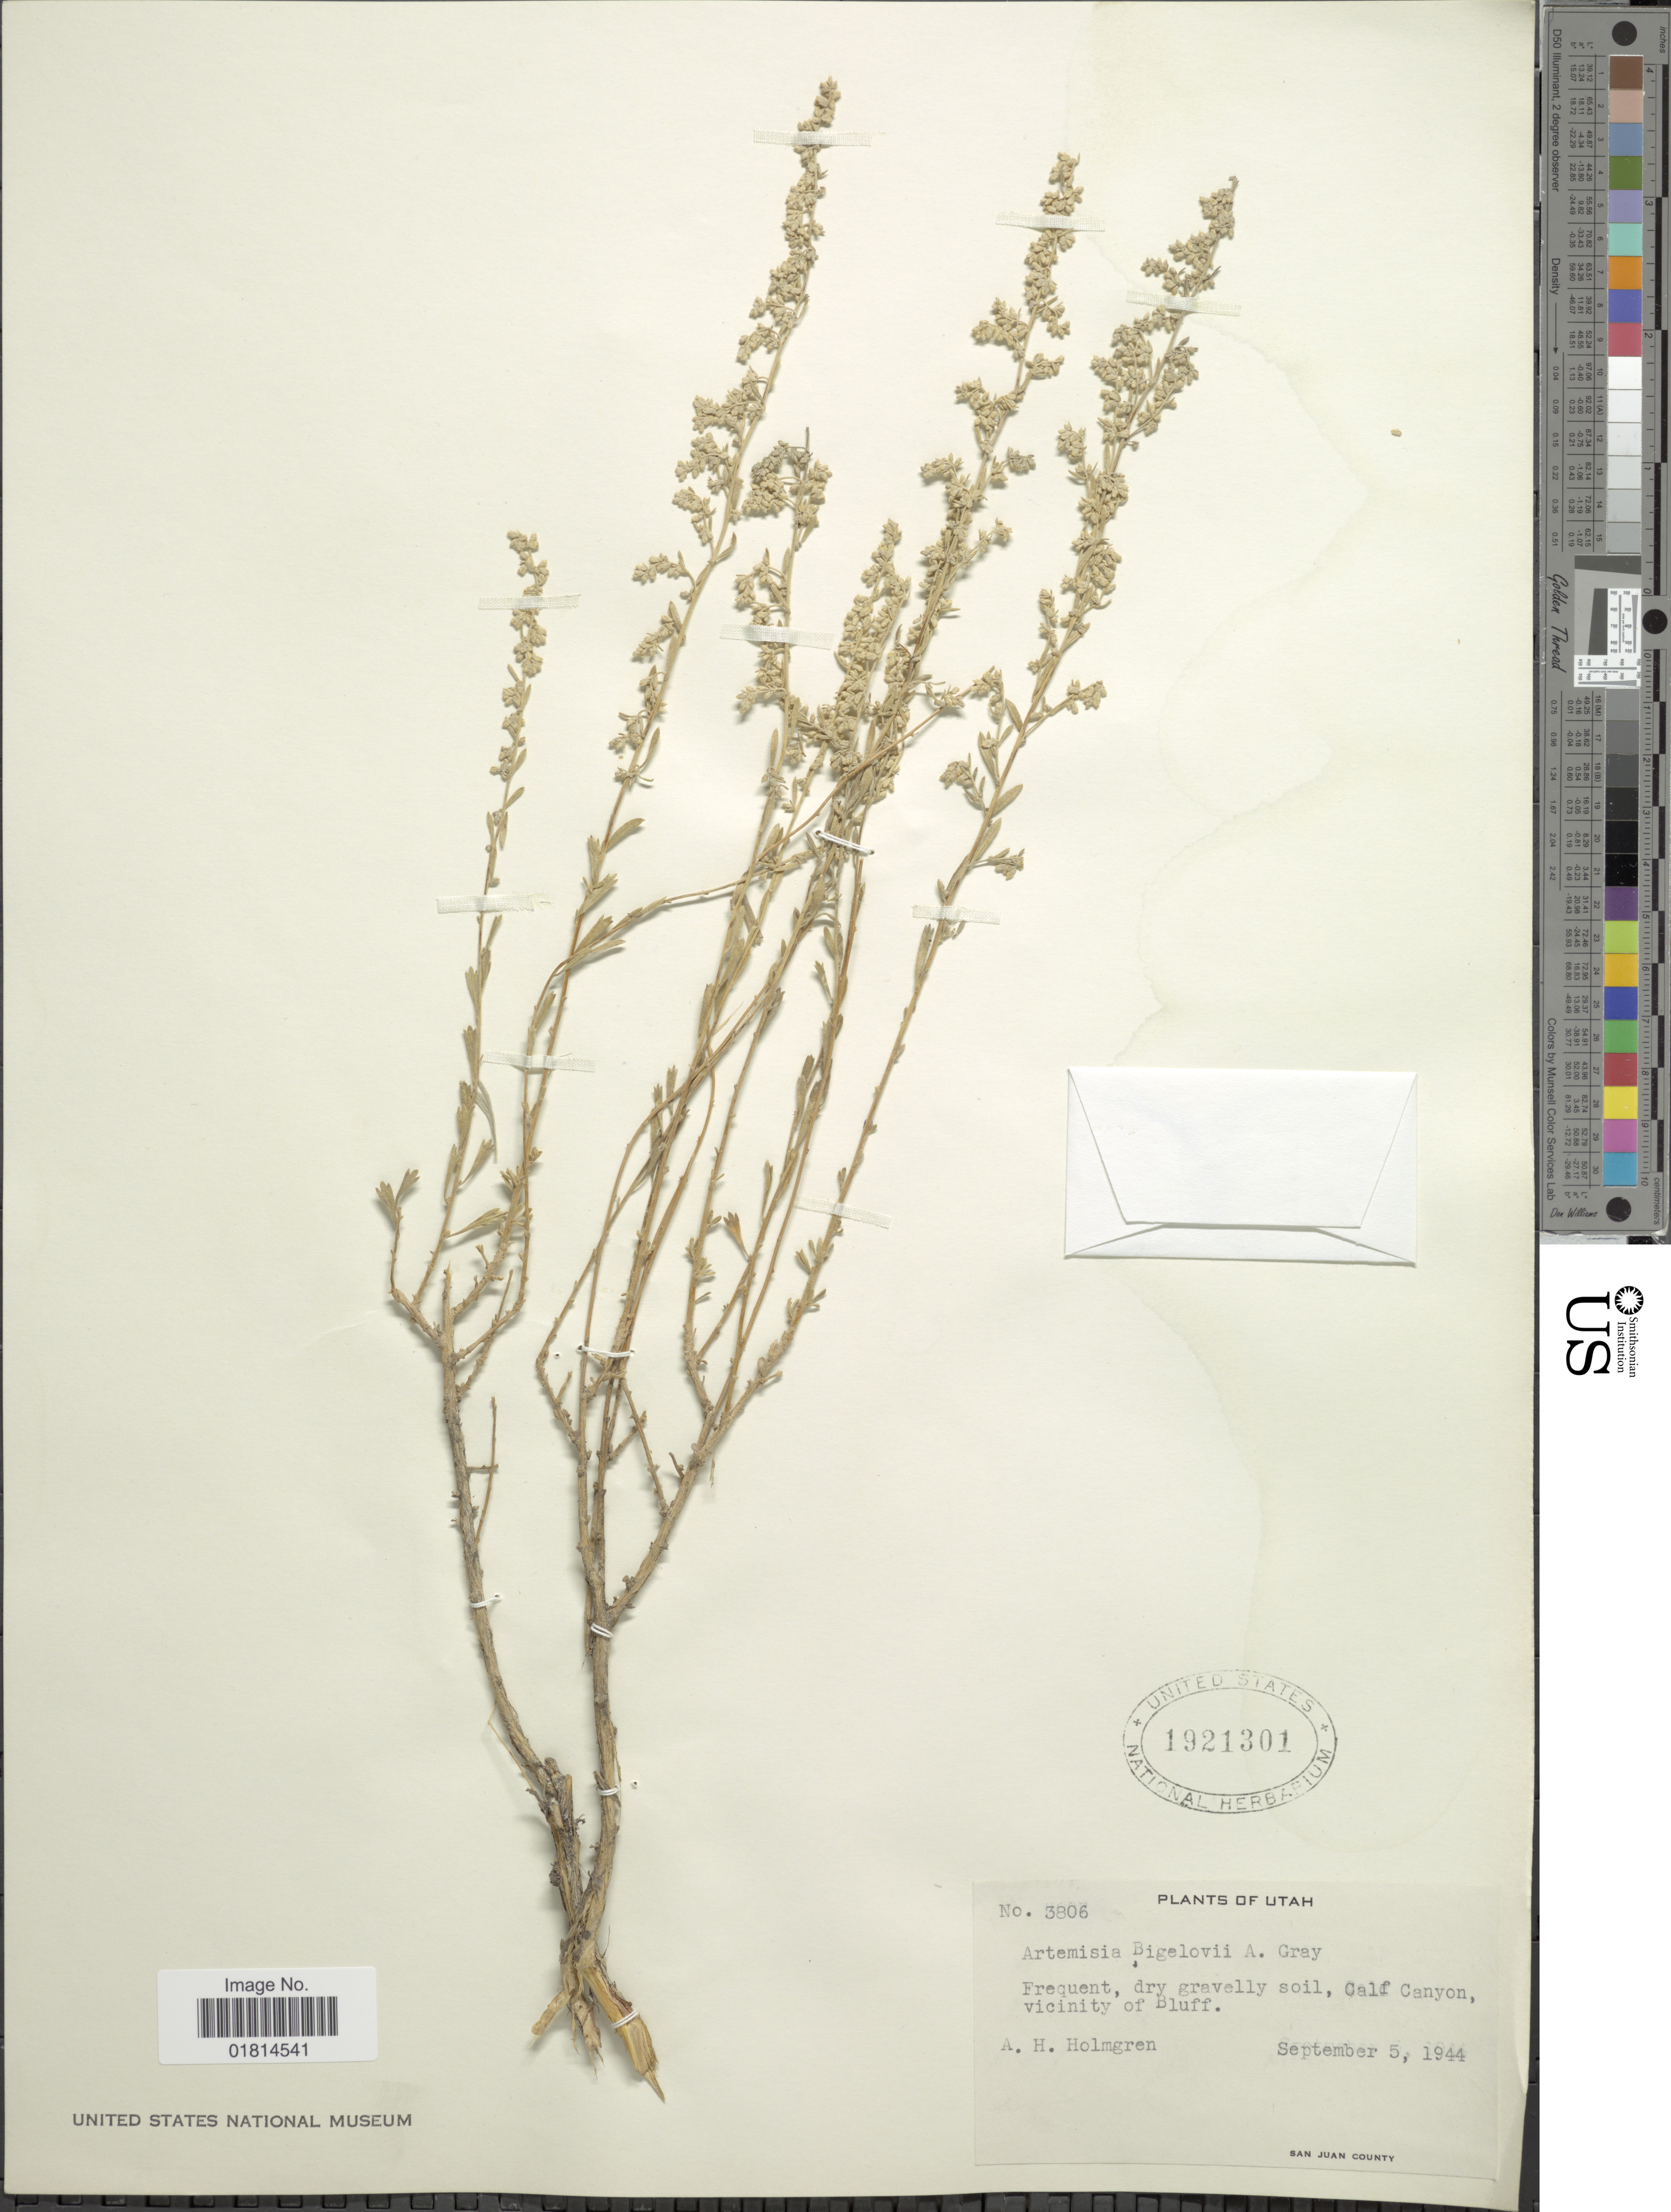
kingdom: Plantae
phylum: Tracheophyta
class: Magnoliopsida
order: Asterales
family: Asteraceae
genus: Artemisia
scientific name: Artemisia bigelovii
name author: A. Gray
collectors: A. H. Holmgren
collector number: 3806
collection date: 1944-09-05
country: United States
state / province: Utah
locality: Frequent, dry gravelly soil, Calf Canyon, vicinity of Bluff. San Juan County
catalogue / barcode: US 1921301